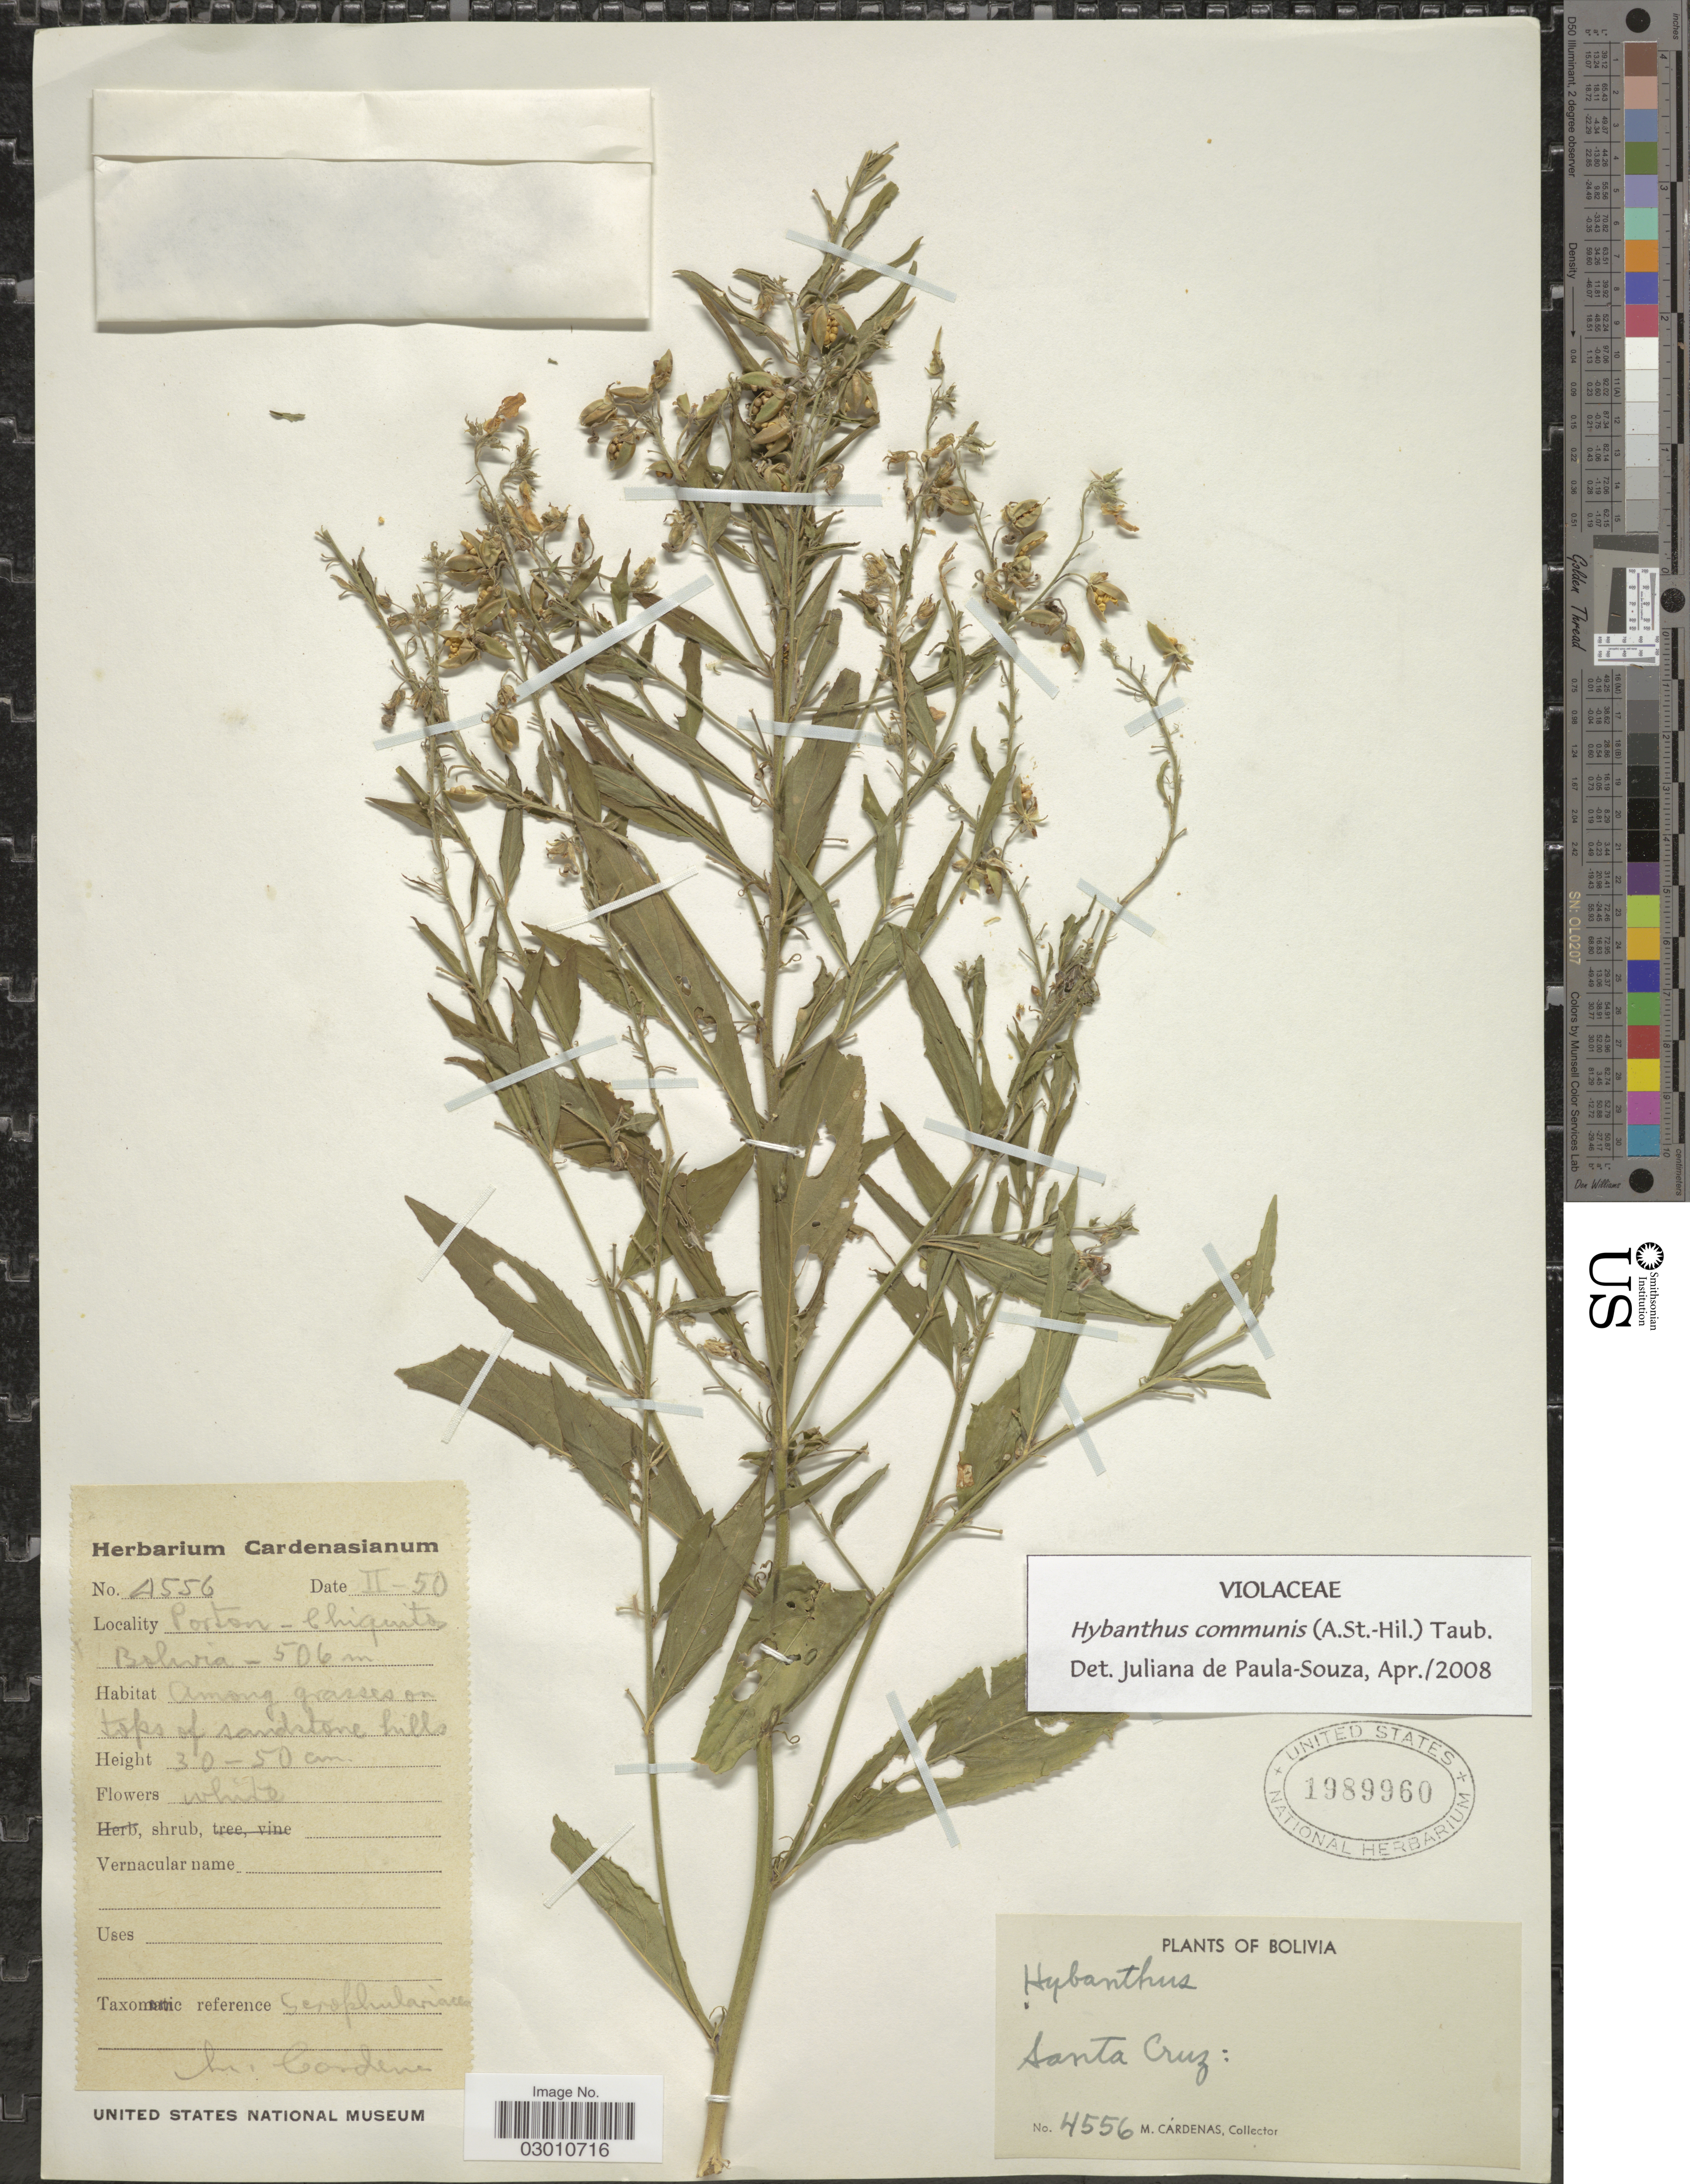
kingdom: Plantae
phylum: Tracheophyta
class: Magnoliopsida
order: Malpighiales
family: Violaceae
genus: Pombalia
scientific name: Pombalia communis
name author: (A. St.-Hil.) Paula-Souza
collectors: M. Cárdenas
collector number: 4556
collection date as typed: Transcribed d/m/y: /2/50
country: Bolivia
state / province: Santa Cruz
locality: Porton - Chiquitos. Among grasses on tops of sandstone hills.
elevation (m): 506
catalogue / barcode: US 1989960